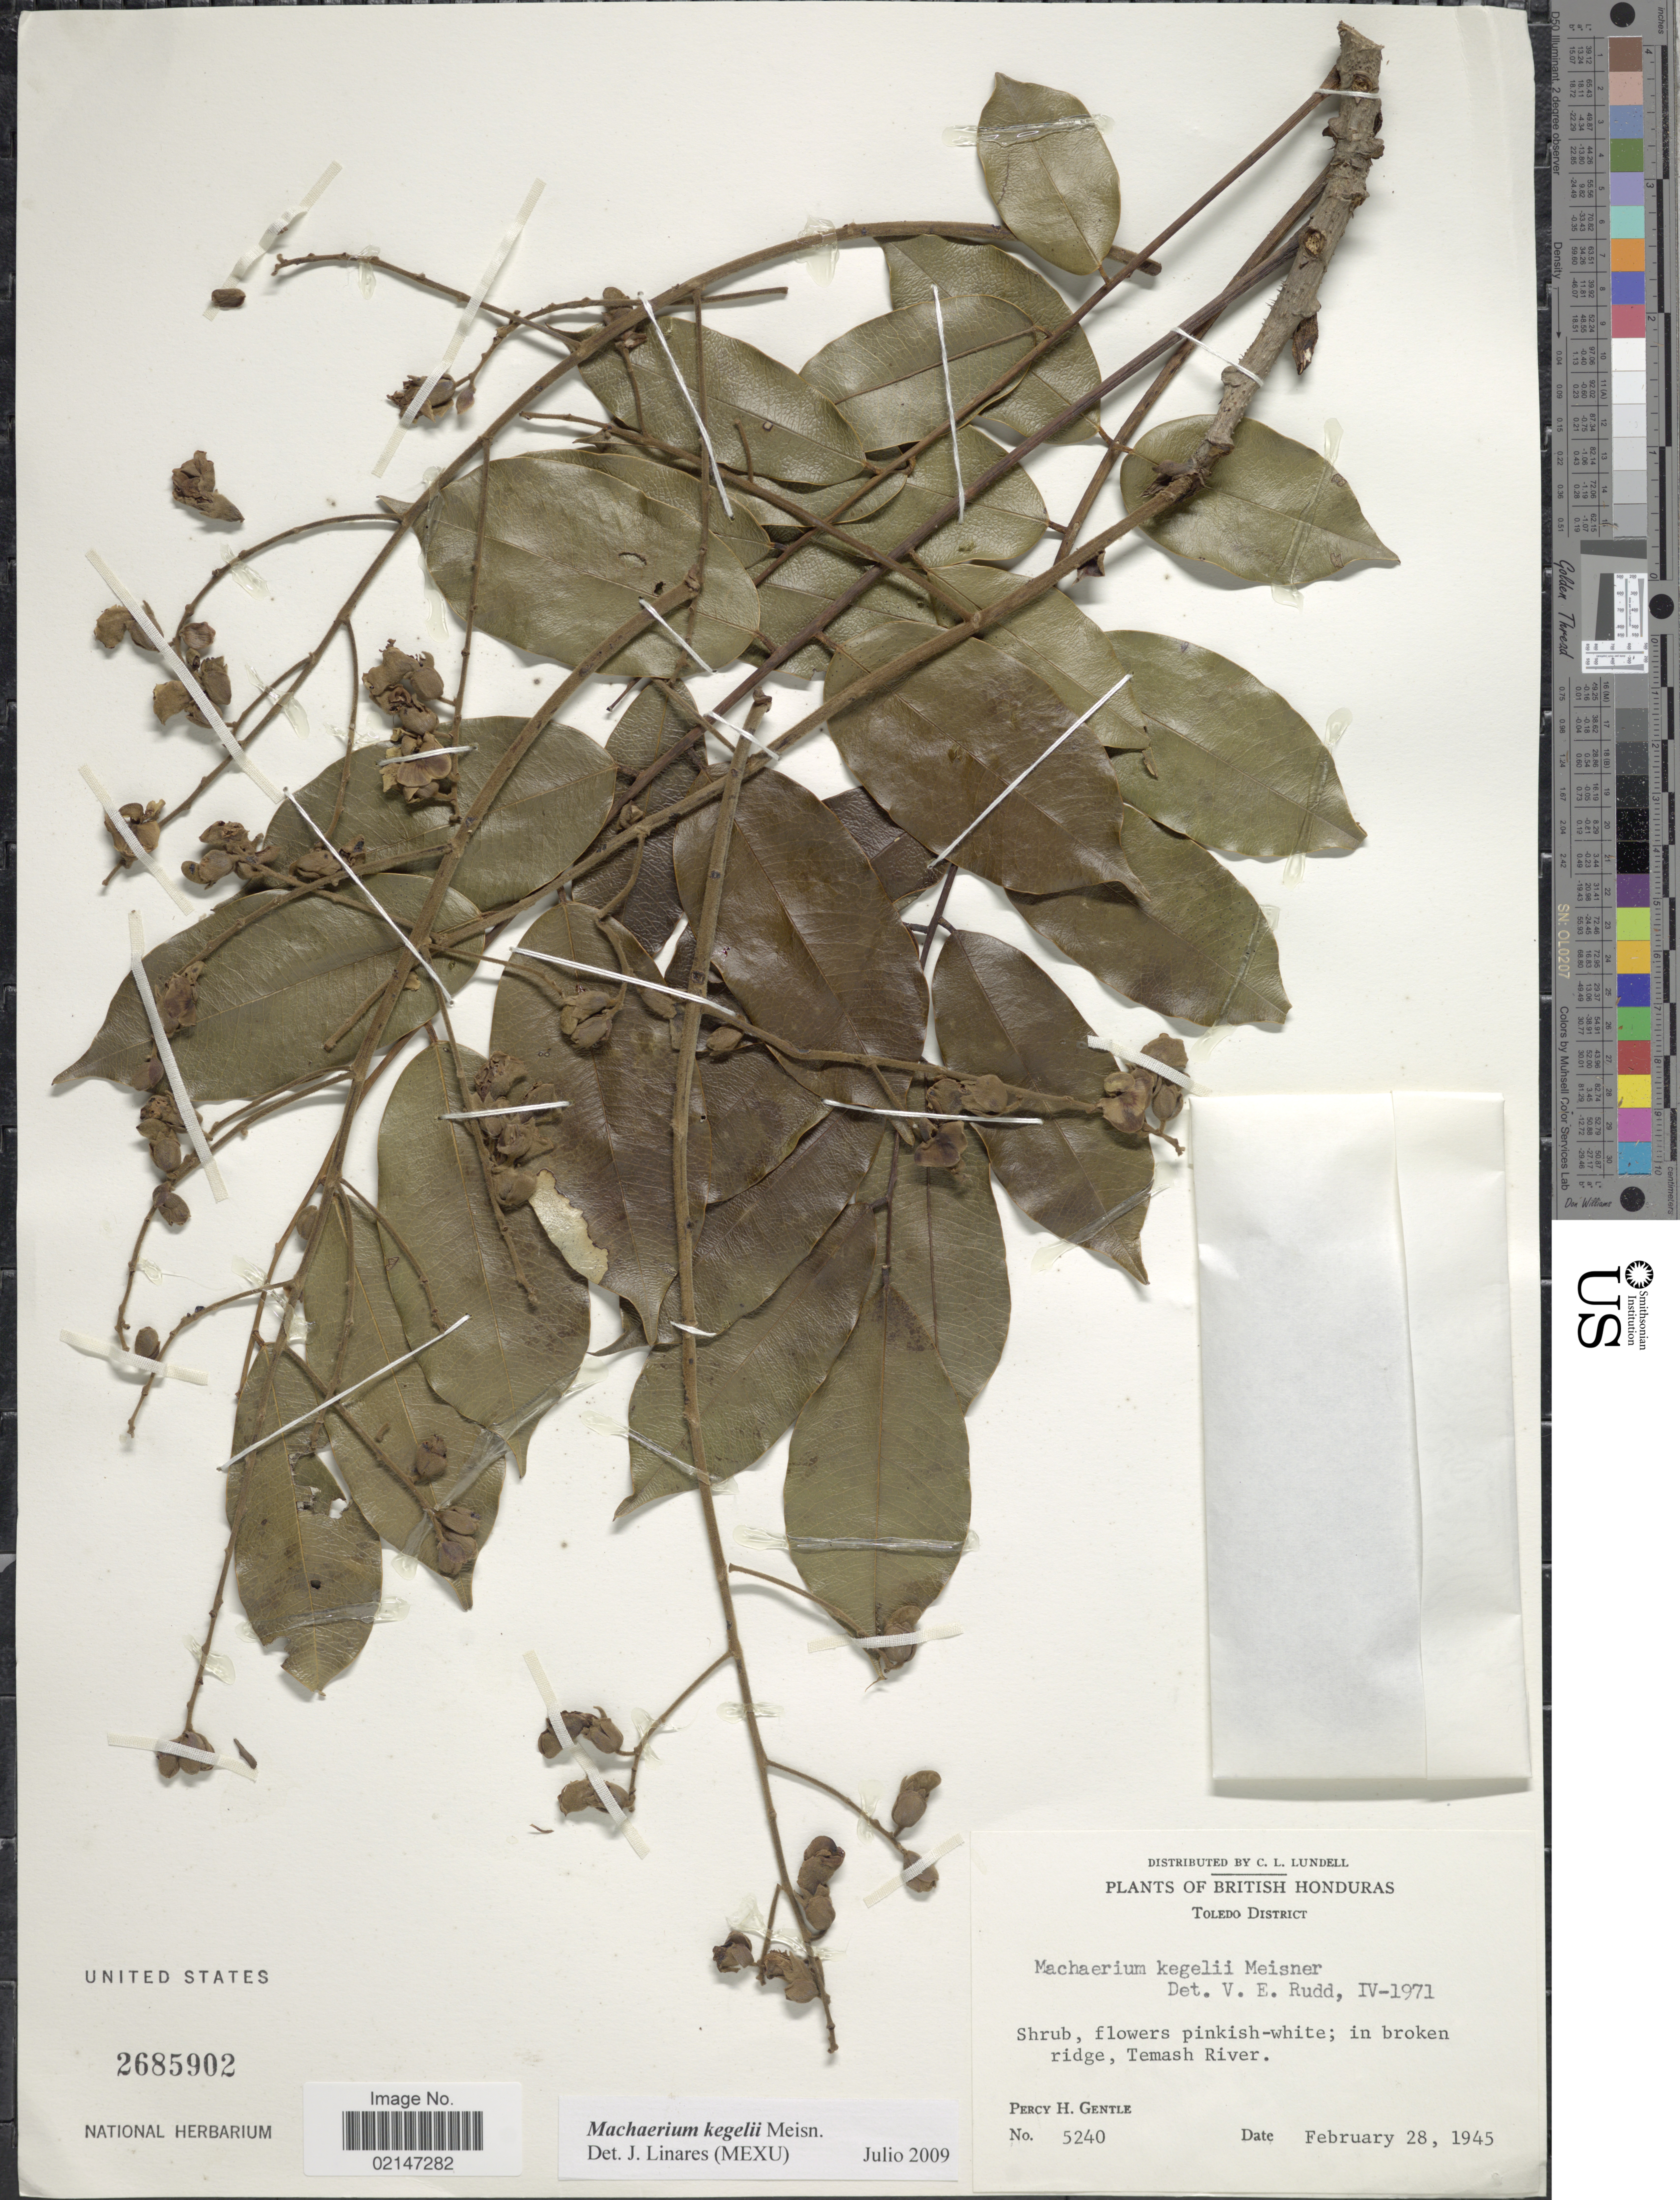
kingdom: Plantae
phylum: Tracheophyta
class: Magnoliopsida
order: Fabales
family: Fabaceae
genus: Machaerium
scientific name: Machaerium kegelii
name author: Meisn.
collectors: P. H. Gentle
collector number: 5240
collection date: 1945-02-28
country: Belize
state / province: Toledo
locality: British Honduras, Toledo District,in broken ridge, Temash River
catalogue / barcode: US 2685902